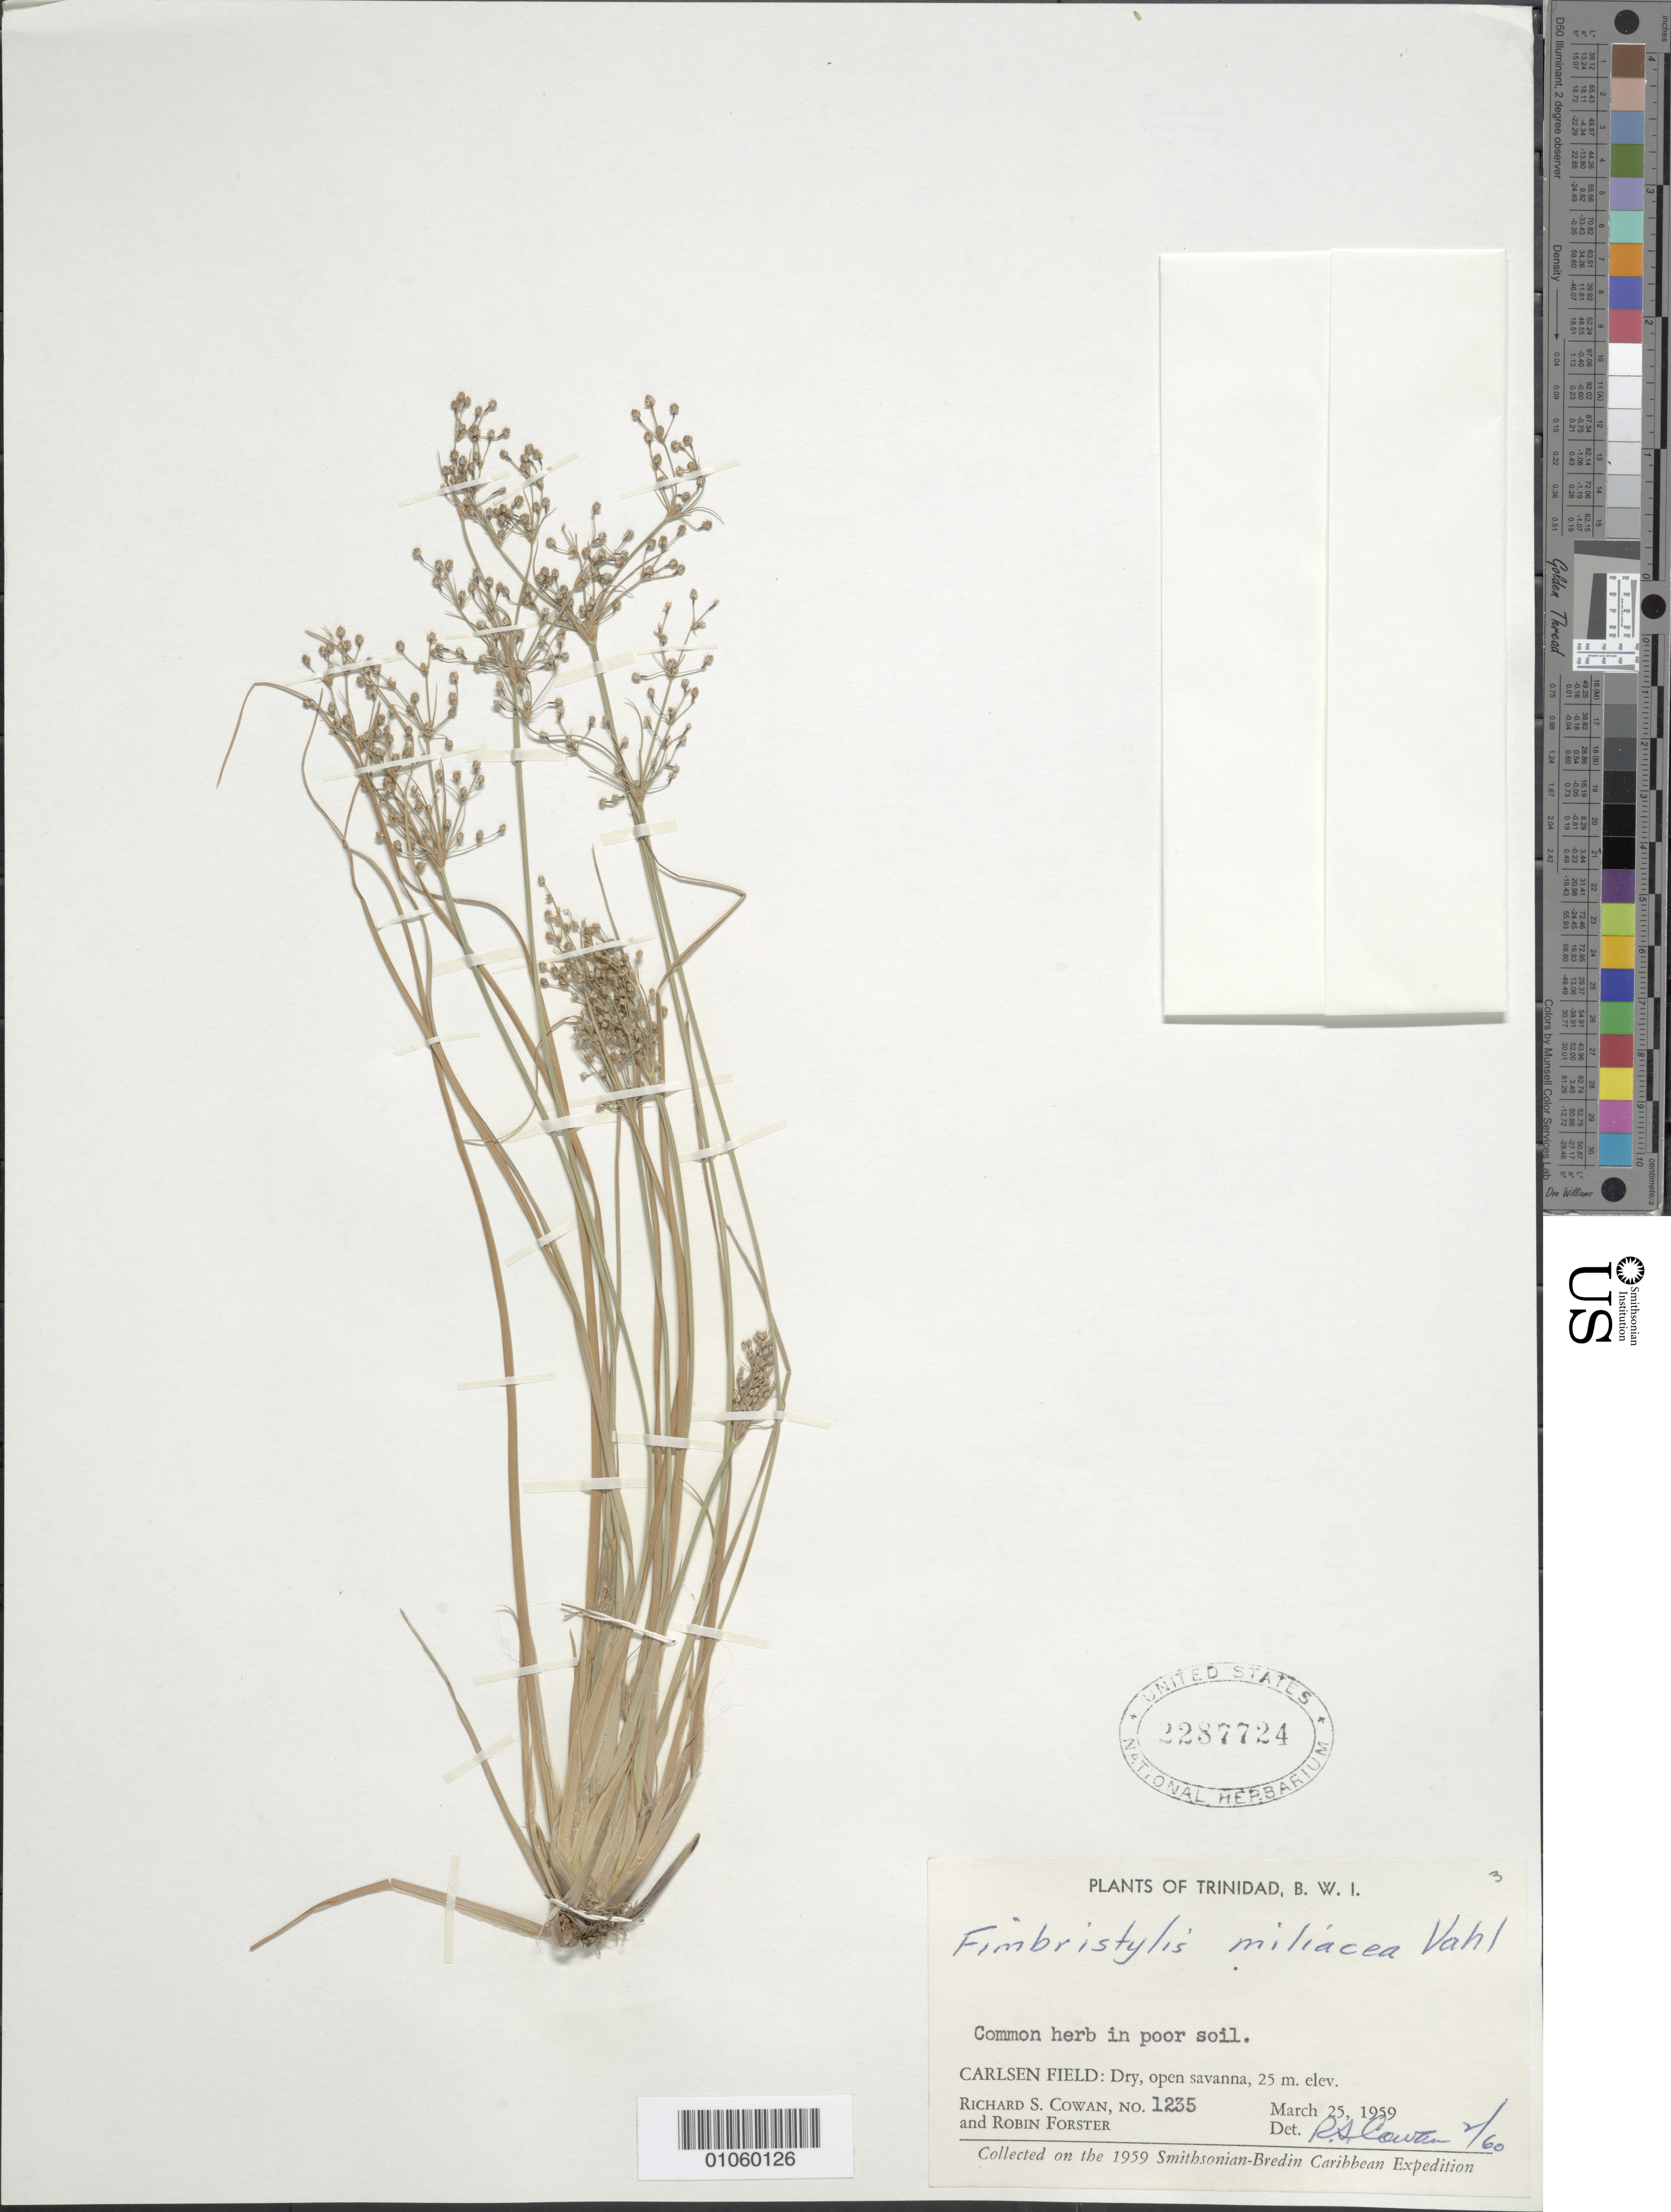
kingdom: Plantae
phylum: Tracheophyta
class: Liliopsida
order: Poales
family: Cyperaceae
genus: Fimbristylis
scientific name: Fimbristylis littoralis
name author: Gaudich.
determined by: Strong, M. T., (US), Smithsonian Institution - National Museum of Natural History (UNITED STATES)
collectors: R. S. Cowan & R. Forster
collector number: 1235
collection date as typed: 25 Mar 1959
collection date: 1959-03-25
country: Trinidad and Tobago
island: Trinidad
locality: Carlsen Field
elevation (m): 25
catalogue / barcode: US 2287724